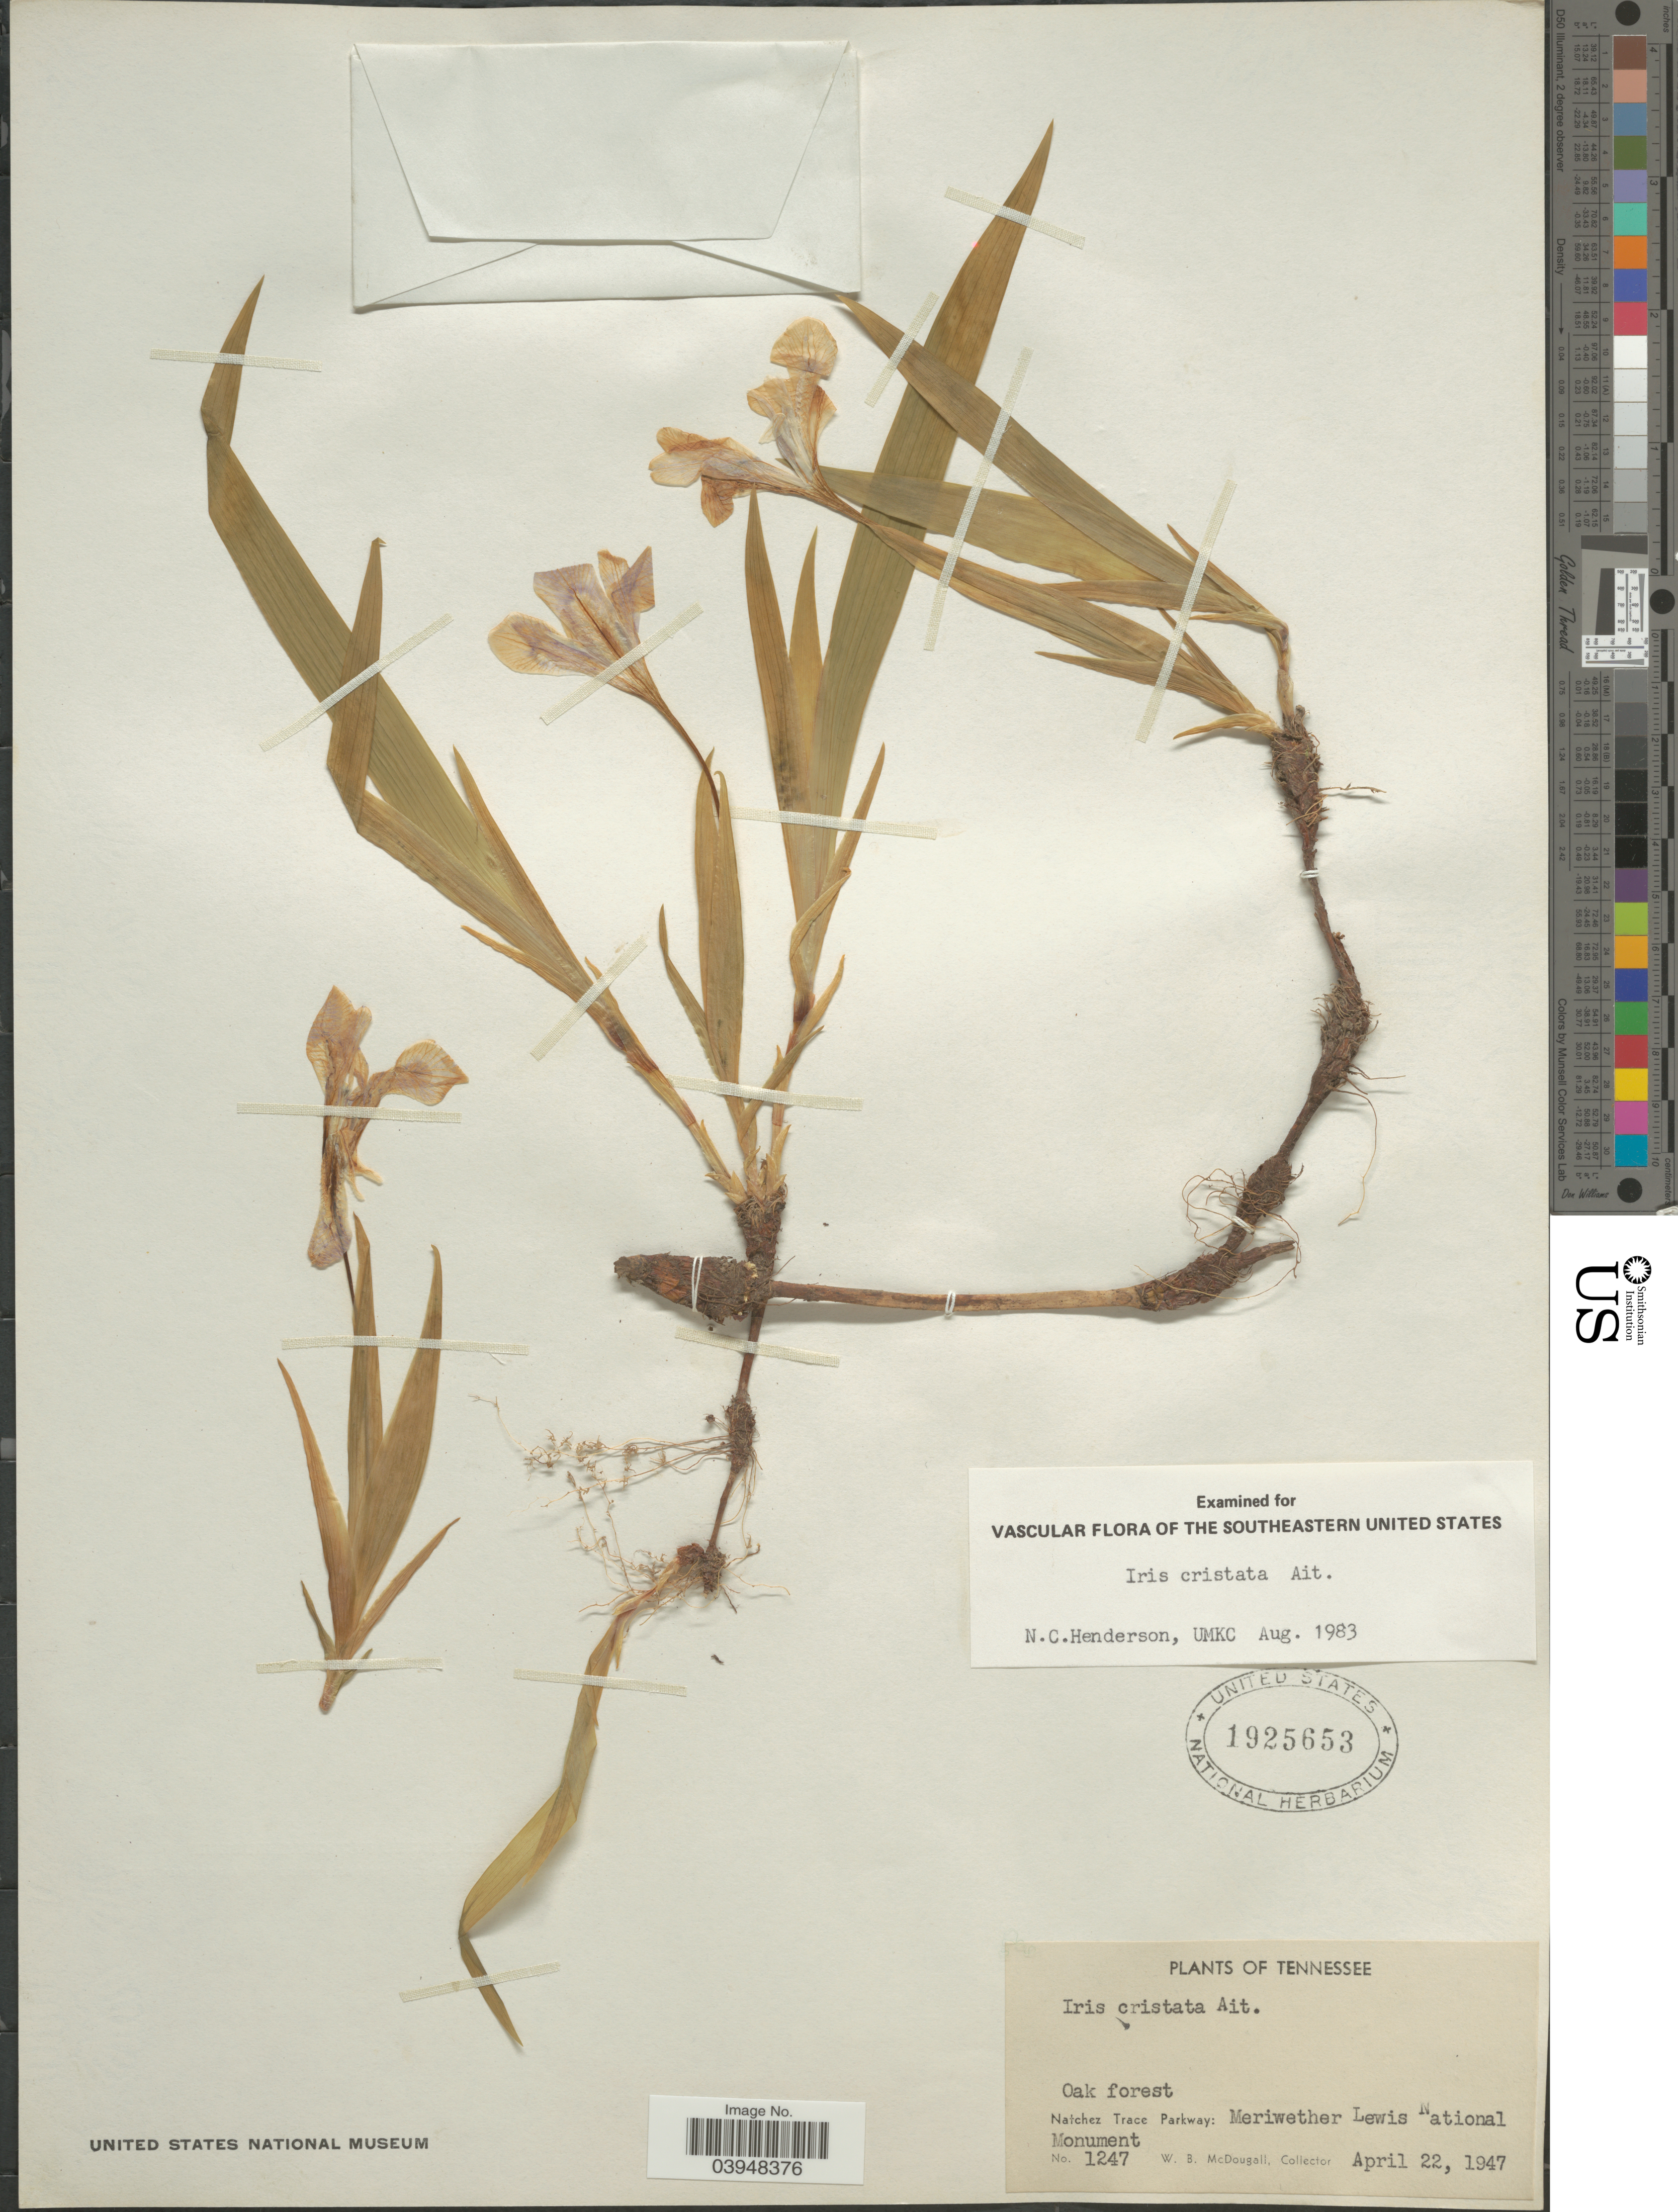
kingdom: Plantae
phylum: Tracheophyta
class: Liliopsida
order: Asparagales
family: Iridaceae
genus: Iris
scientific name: Iris cristata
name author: Aiton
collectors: W. B. McDougall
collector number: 1247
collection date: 1947-04-22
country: United States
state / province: Tennessee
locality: Natchez Trace Parkway: Meriwether Lewis National Monument.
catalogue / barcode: US 1925653